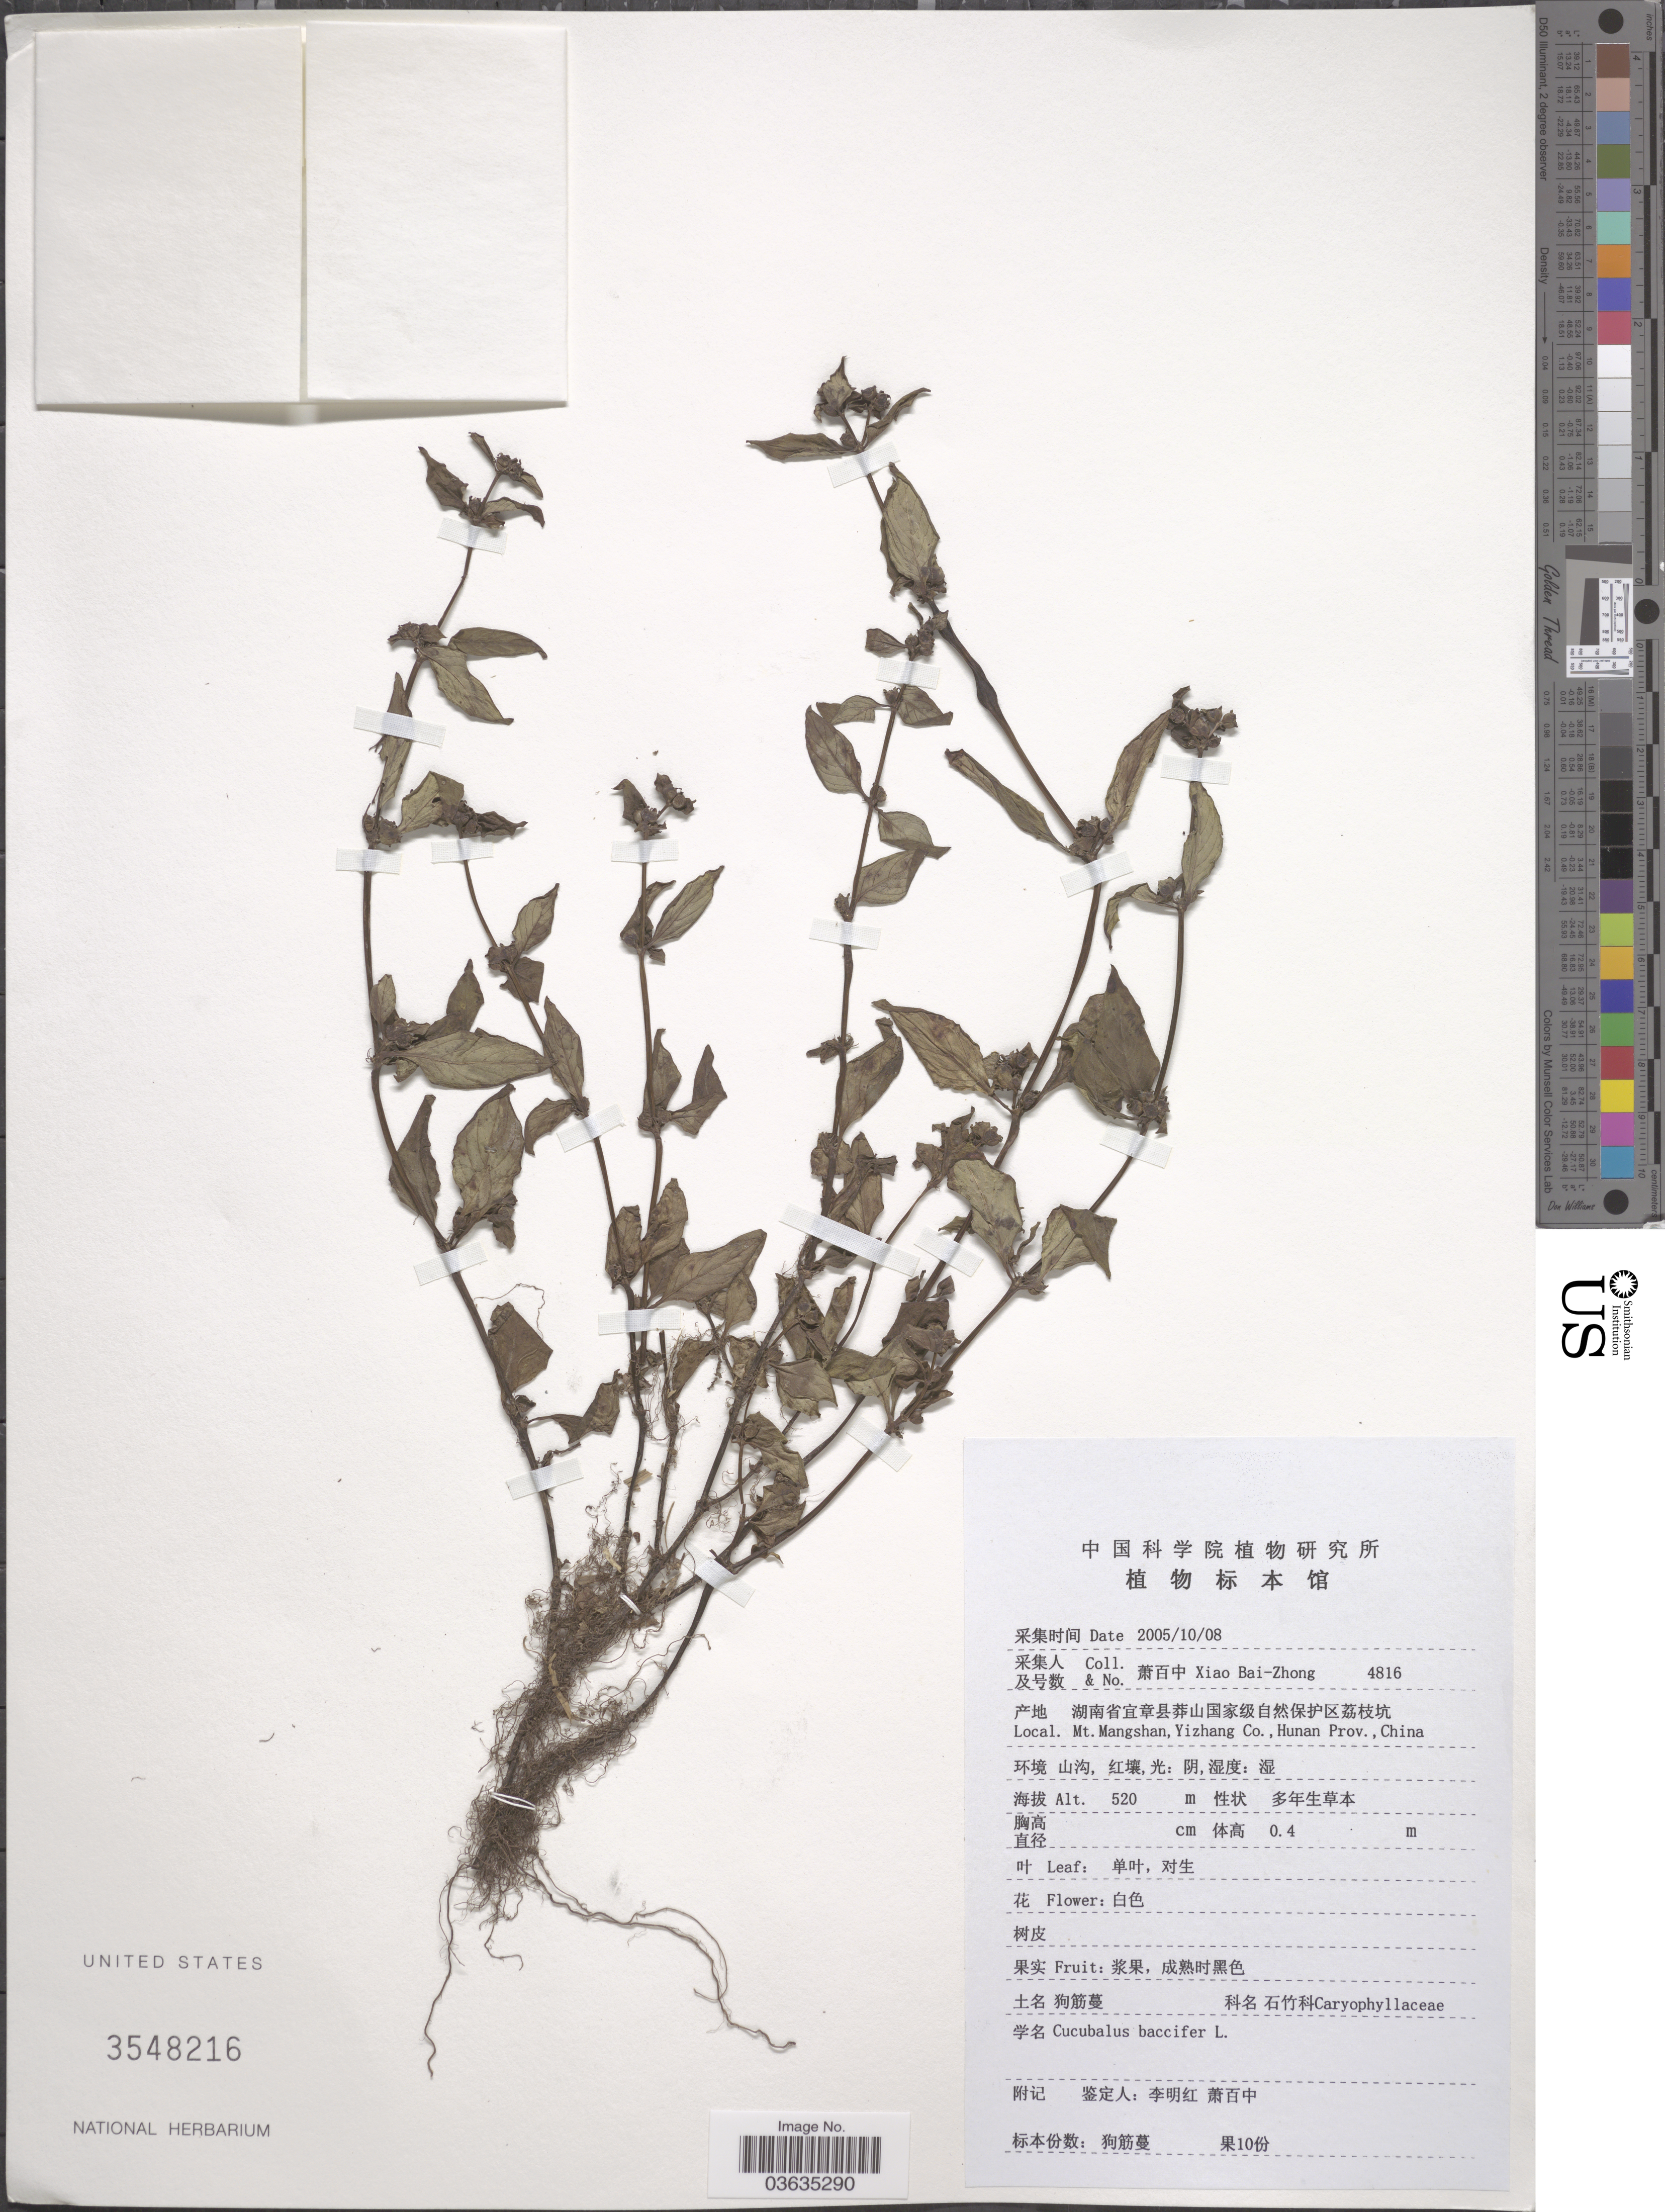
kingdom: Plantae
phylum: Tracheophyta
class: Magnoliopsida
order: Gentianales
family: Rubiaceae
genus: Neanotis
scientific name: Neanotis hirsuta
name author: (L. f.) W.H. Lewis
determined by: Strong, Mark T., (BOT), Smithsonian Institution - National Museum of Natural History (UNITED STATES)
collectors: B. Z. Xiao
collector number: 4816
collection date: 2005-10-08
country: China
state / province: Hunan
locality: Mt. Mangshan, Yizhang Co.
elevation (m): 520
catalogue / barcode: US 3548216